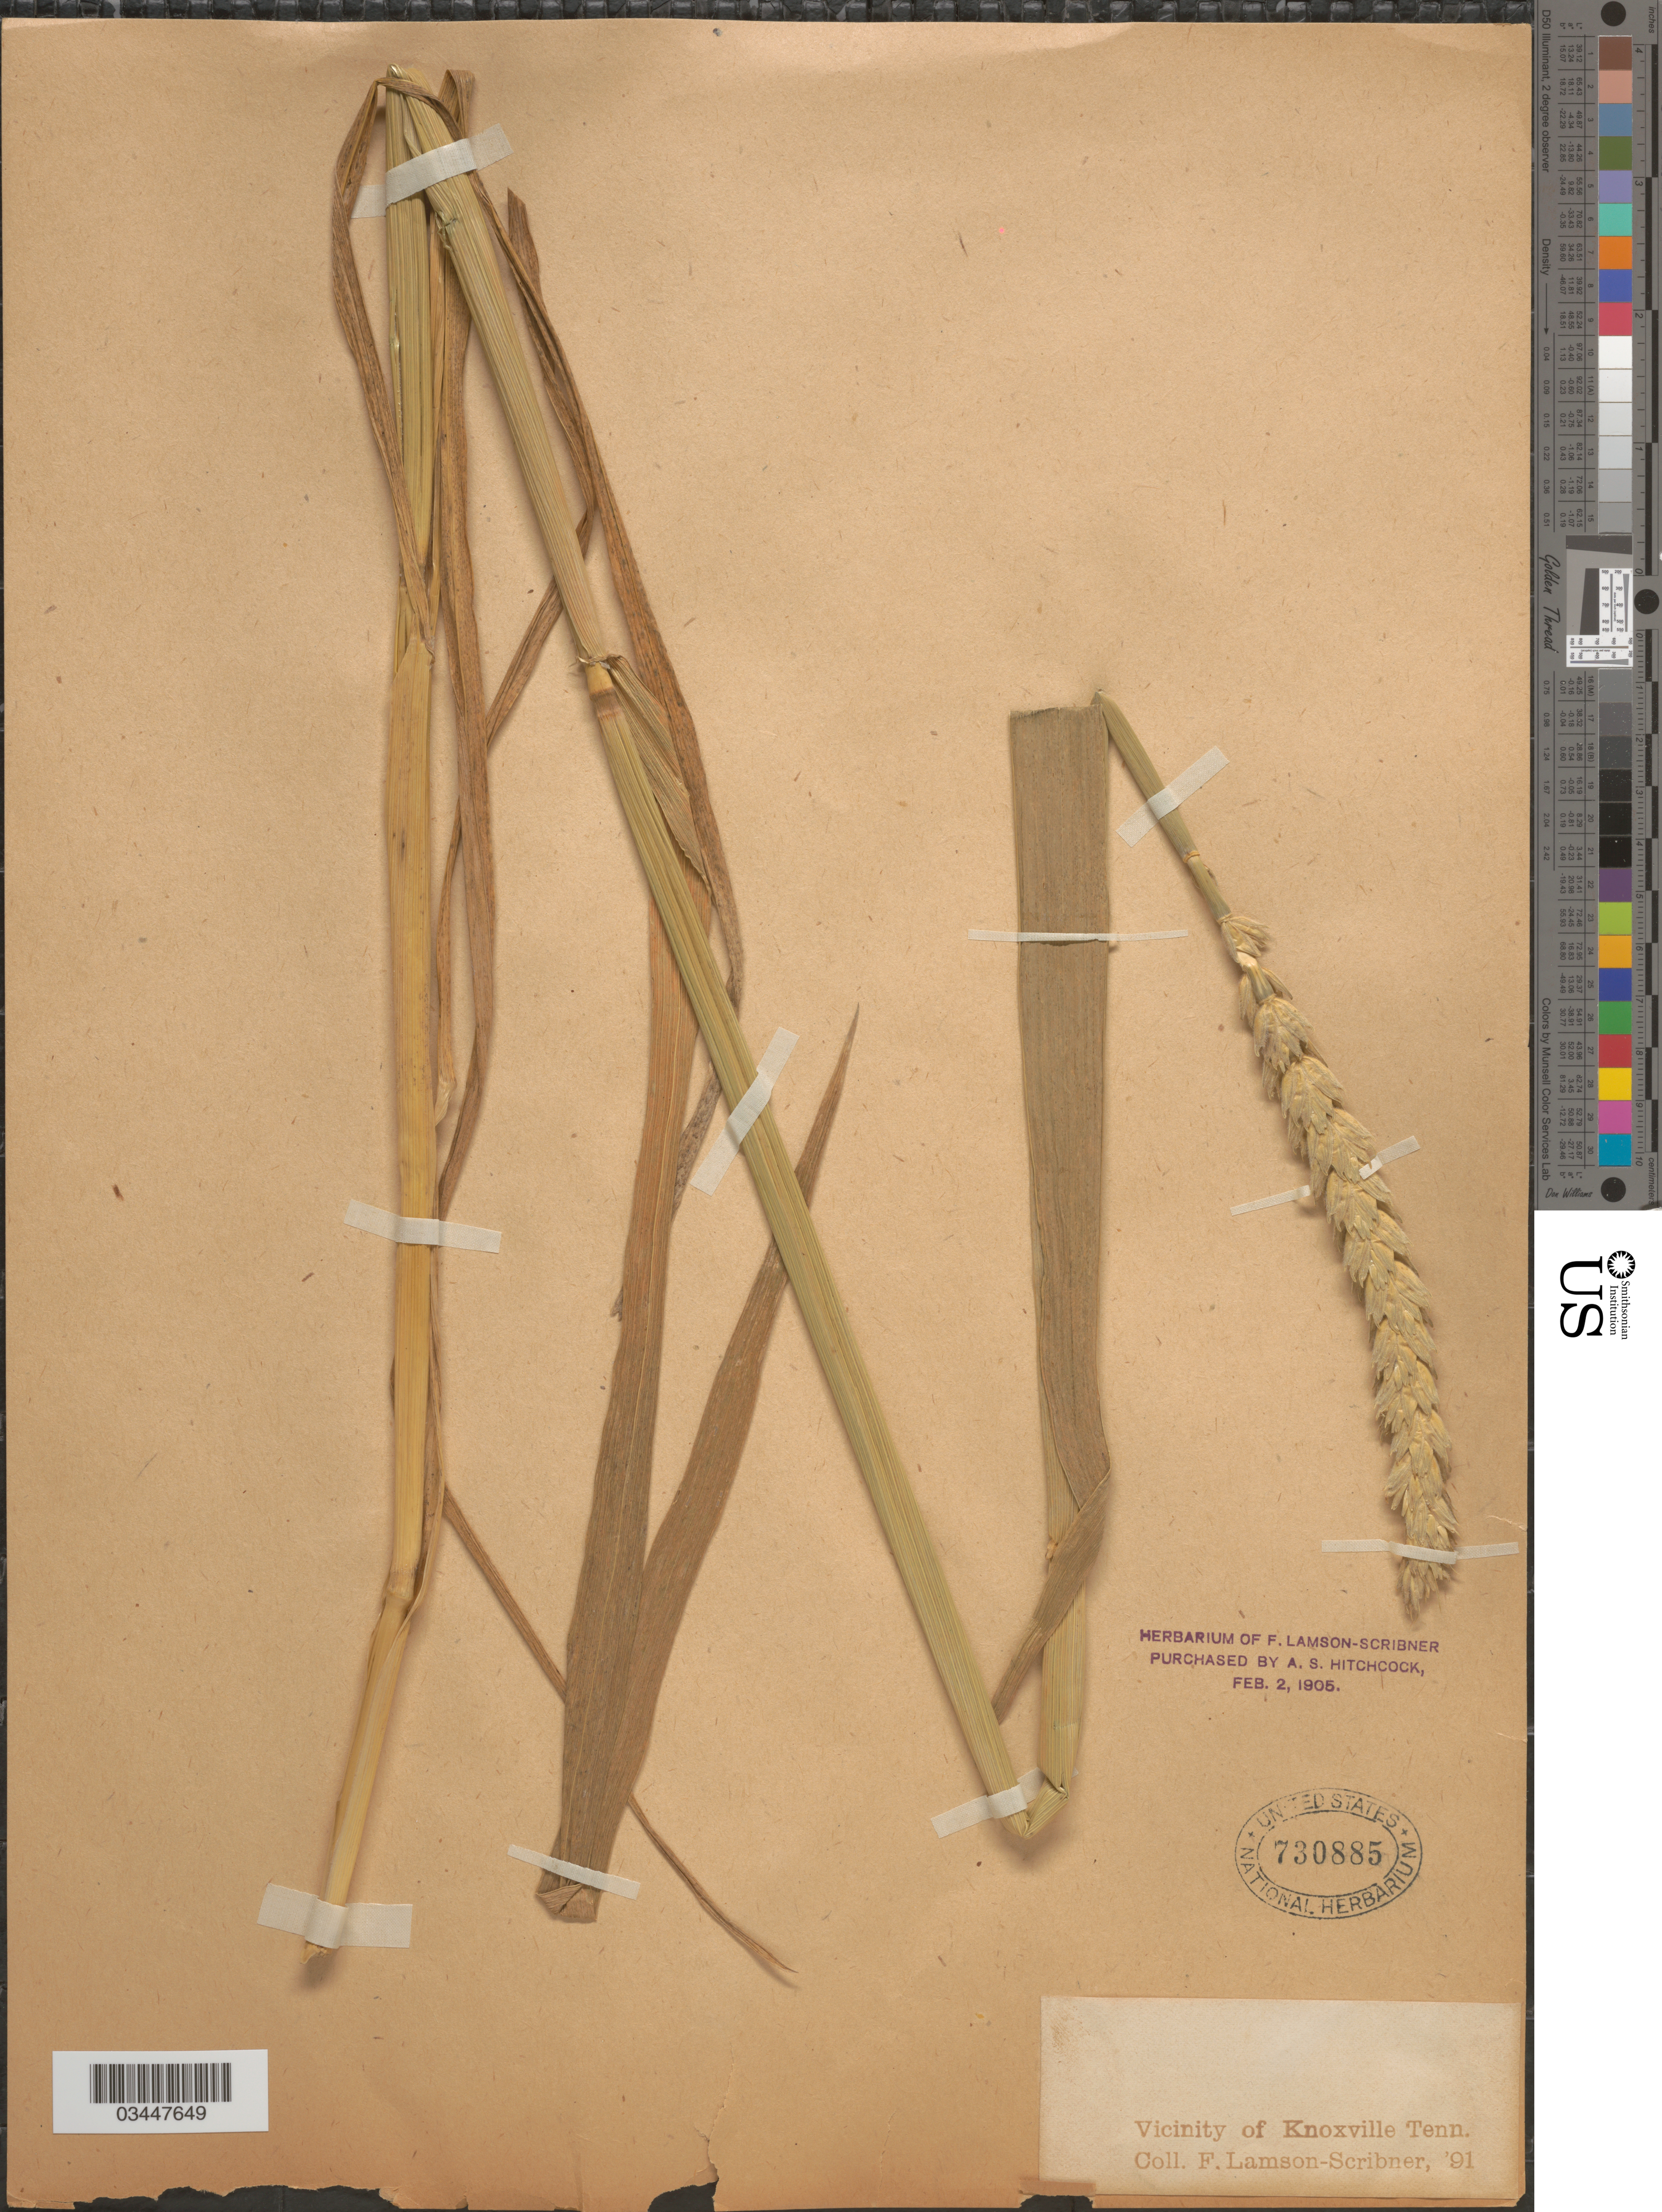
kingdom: Plantae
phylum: Tracheophyta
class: Liliopsida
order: Poales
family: Poaceae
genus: Triticum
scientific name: Triticum aestivum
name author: L.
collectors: F. Lamson-Scribner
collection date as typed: Transcribed d/m/y: //91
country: United States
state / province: Tennessee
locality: Vicinity of Knoxville.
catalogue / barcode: US 730885